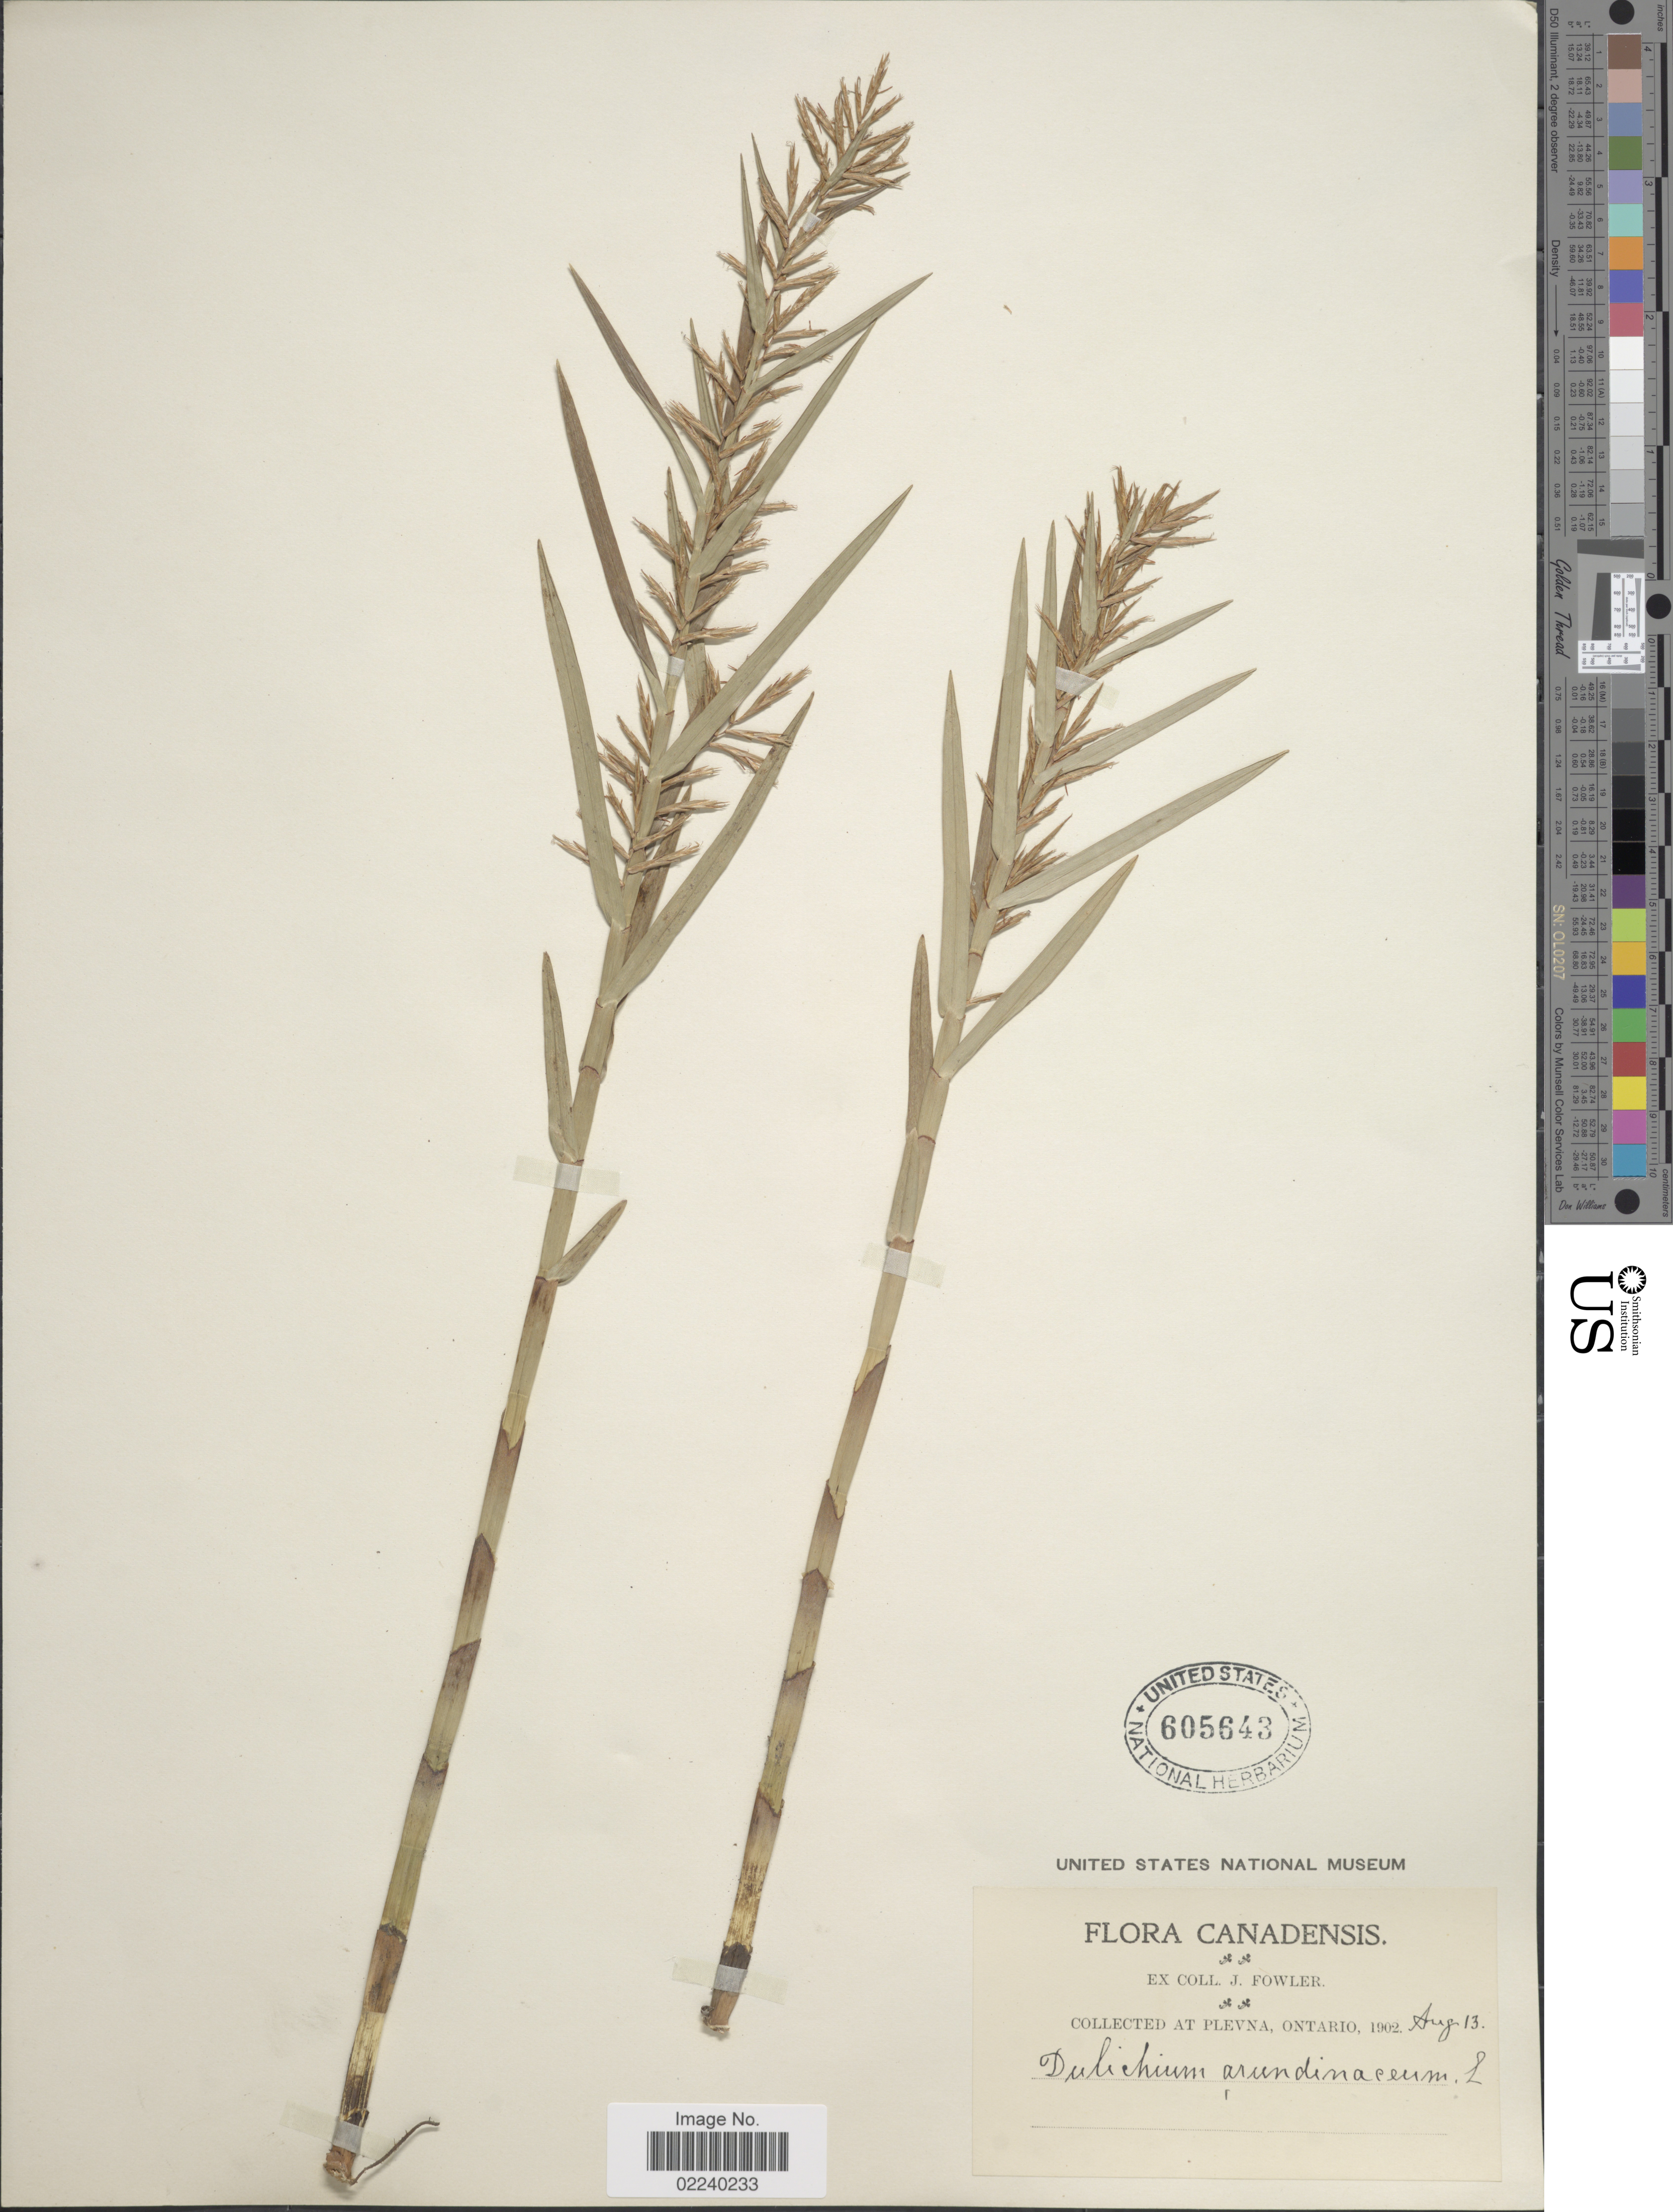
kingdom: Plantae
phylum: Tracheophyta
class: Liliopsida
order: Poales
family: Cyperaceae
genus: Dulichium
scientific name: Dulichium arundinaceum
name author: (L.) Britton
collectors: ex herb. J. Fowler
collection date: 1902-08-13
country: Canada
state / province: Ontario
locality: At Plevna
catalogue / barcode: US 605643